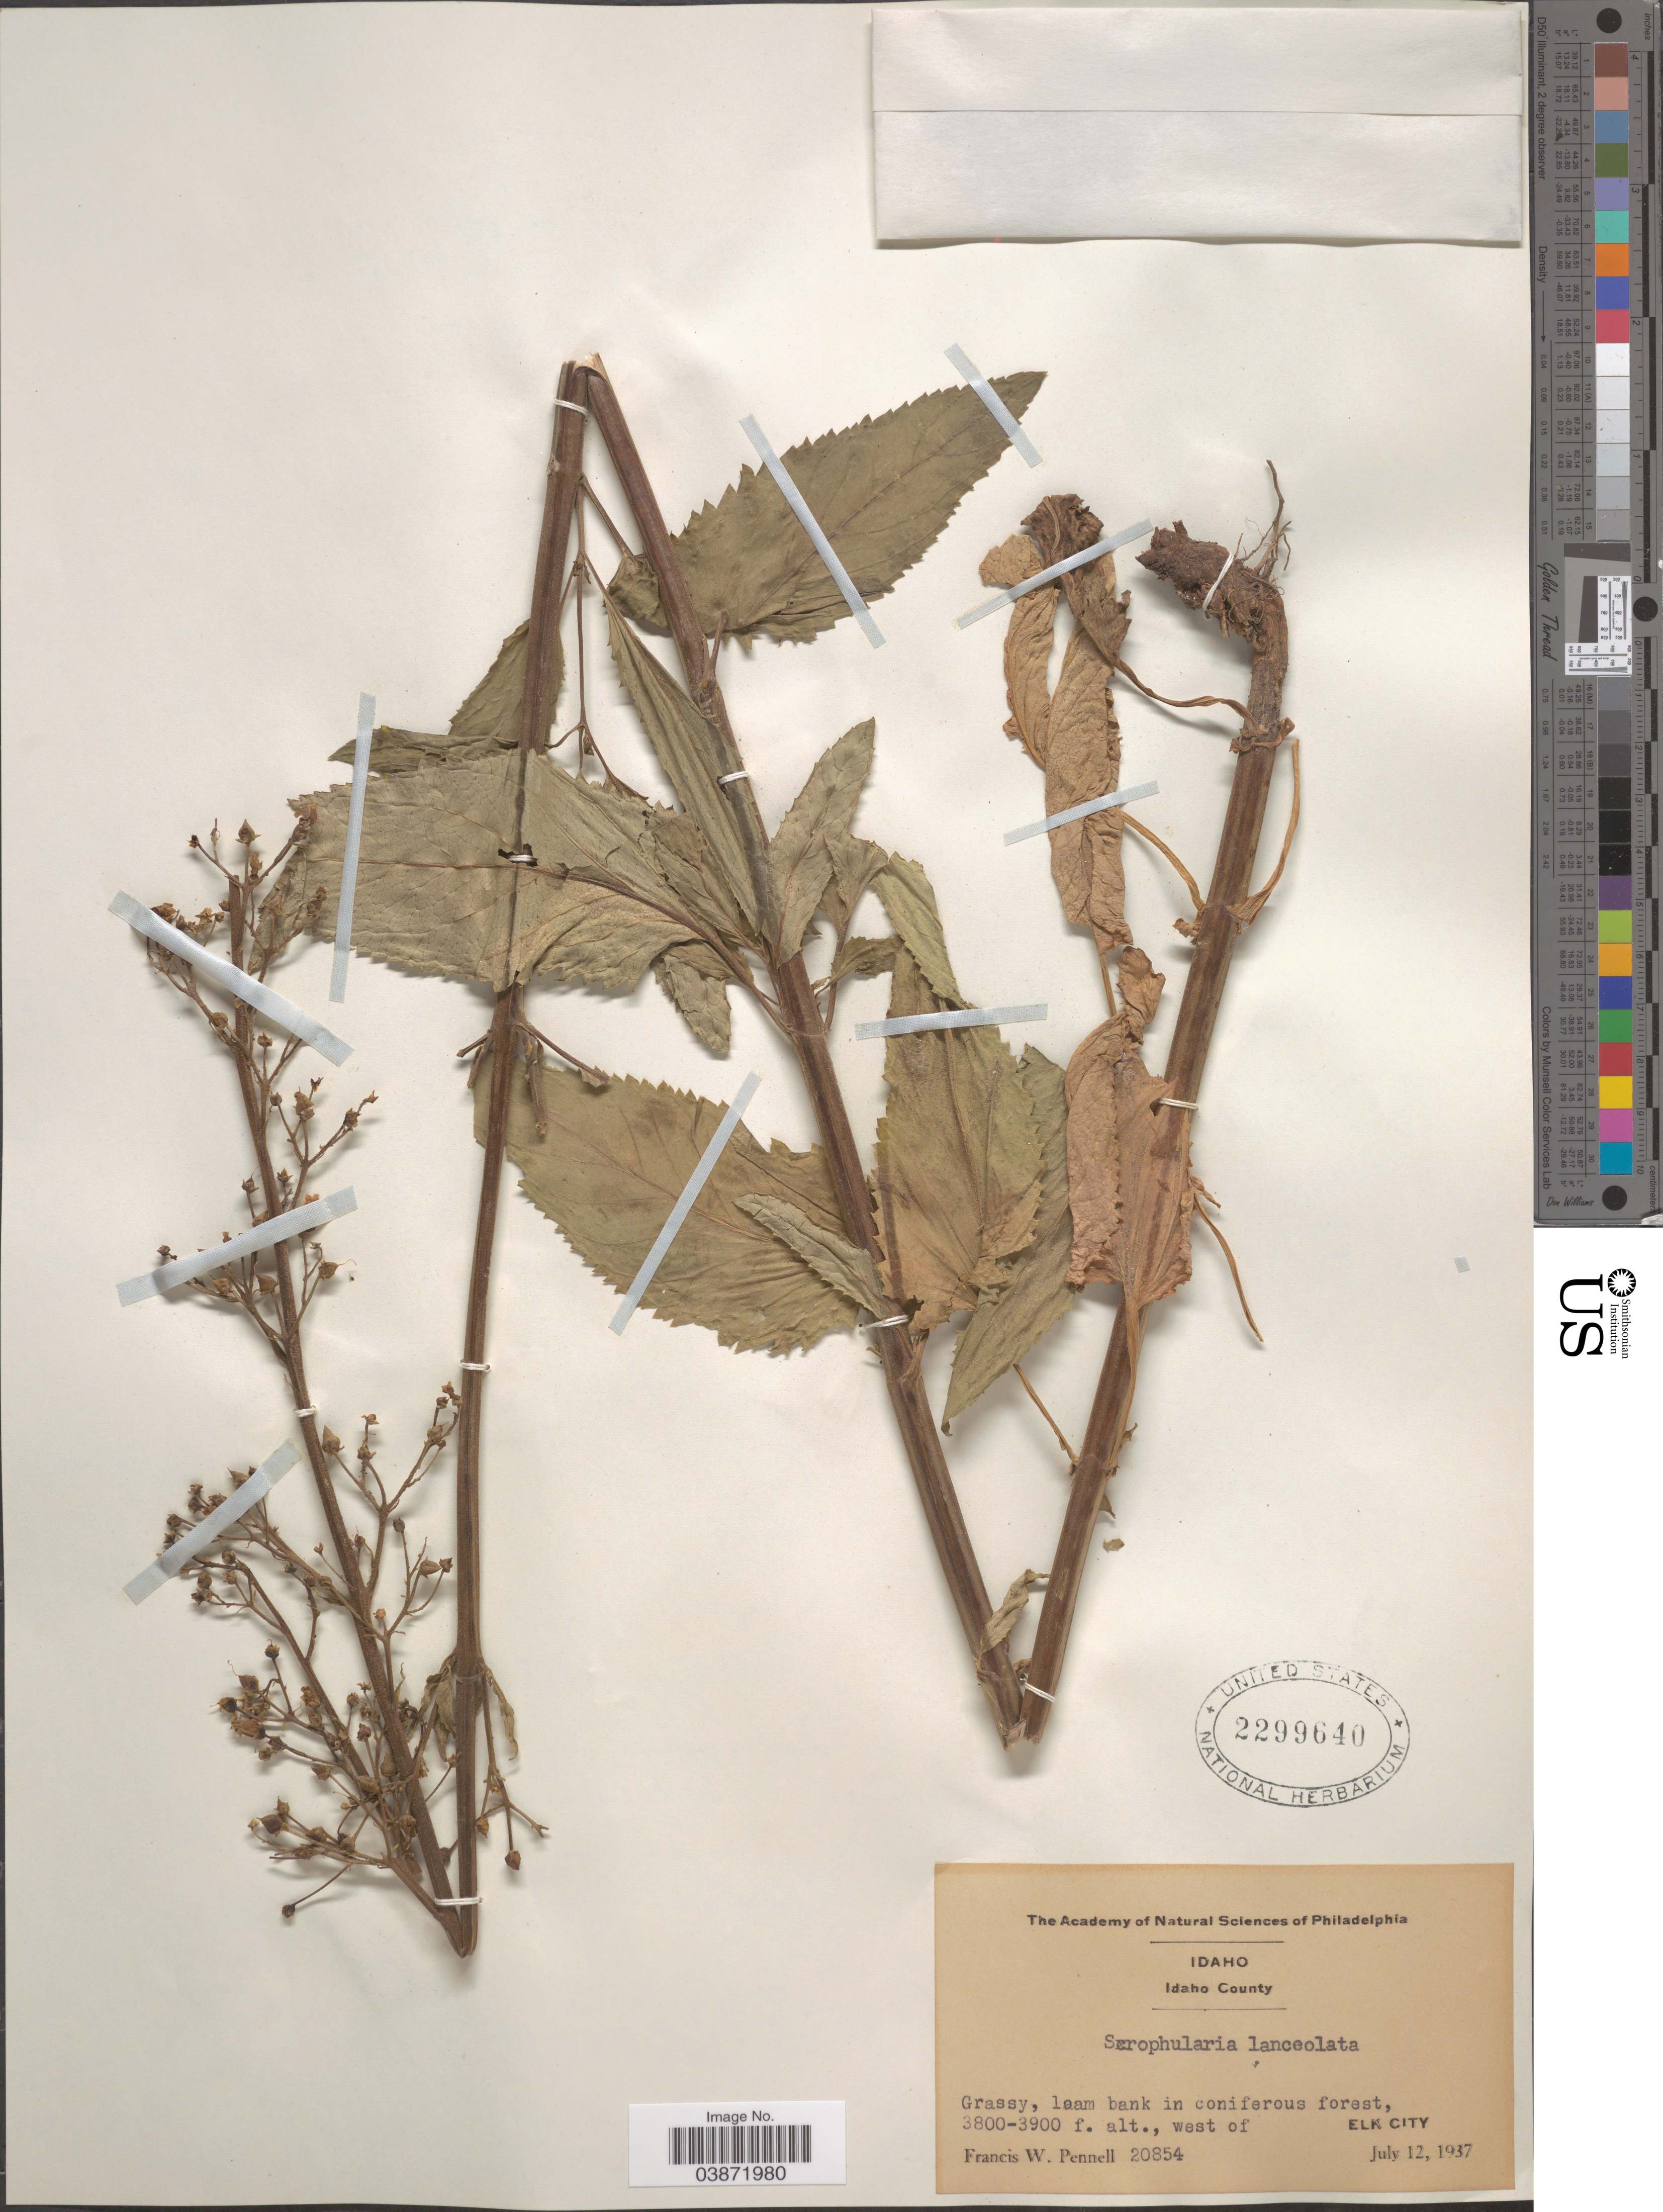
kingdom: Plantae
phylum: Tracheophyta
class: Magnoliopsida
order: Lamiales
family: Scrophulariaceae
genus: Scrophularia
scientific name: Scrophularia lanceolata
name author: Pursh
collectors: F. W. Pennell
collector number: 20854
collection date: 1937-07-12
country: United States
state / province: Idaho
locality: Idaho County. West of Elk City.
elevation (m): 1158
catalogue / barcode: US 2299640